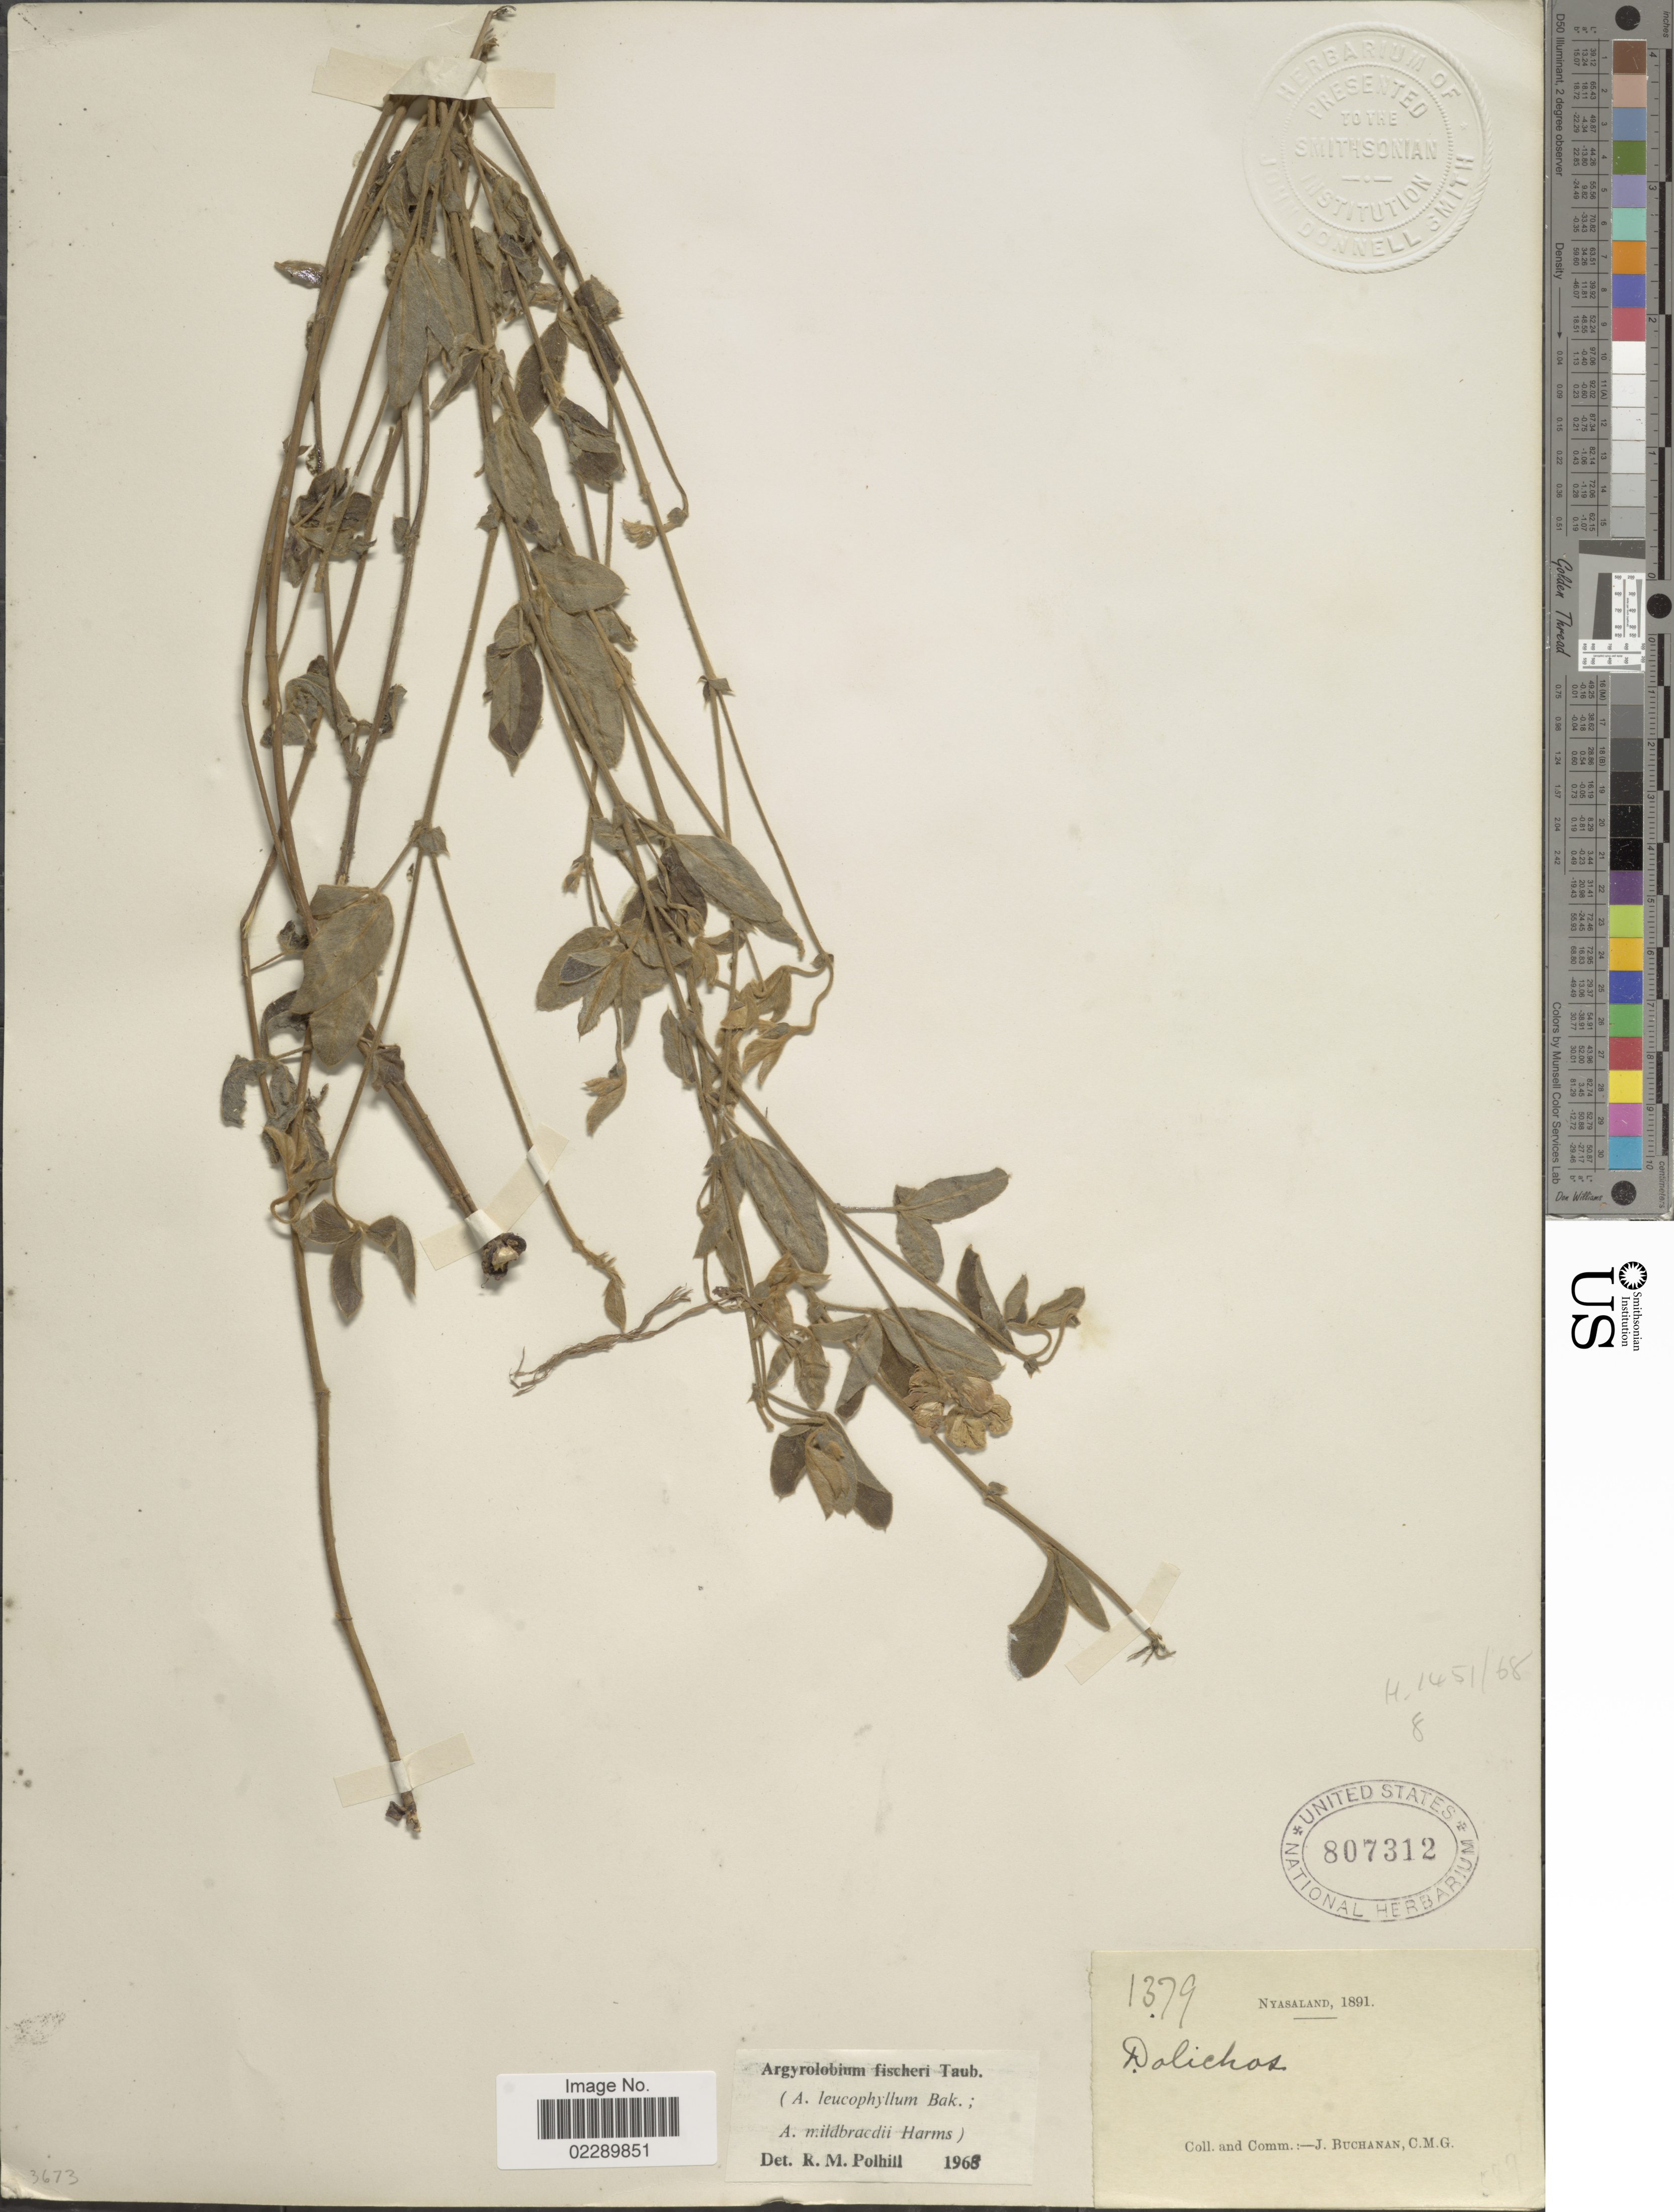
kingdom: Plantae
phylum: Tracheophyta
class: Magnoliopsida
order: Fabales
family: Fabaceae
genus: Argyrolobium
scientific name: Argyrolobium fischeri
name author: Taub.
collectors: J. Buchanan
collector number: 1379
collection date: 1891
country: Malawi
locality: Nyasaland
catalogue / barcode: US 807312